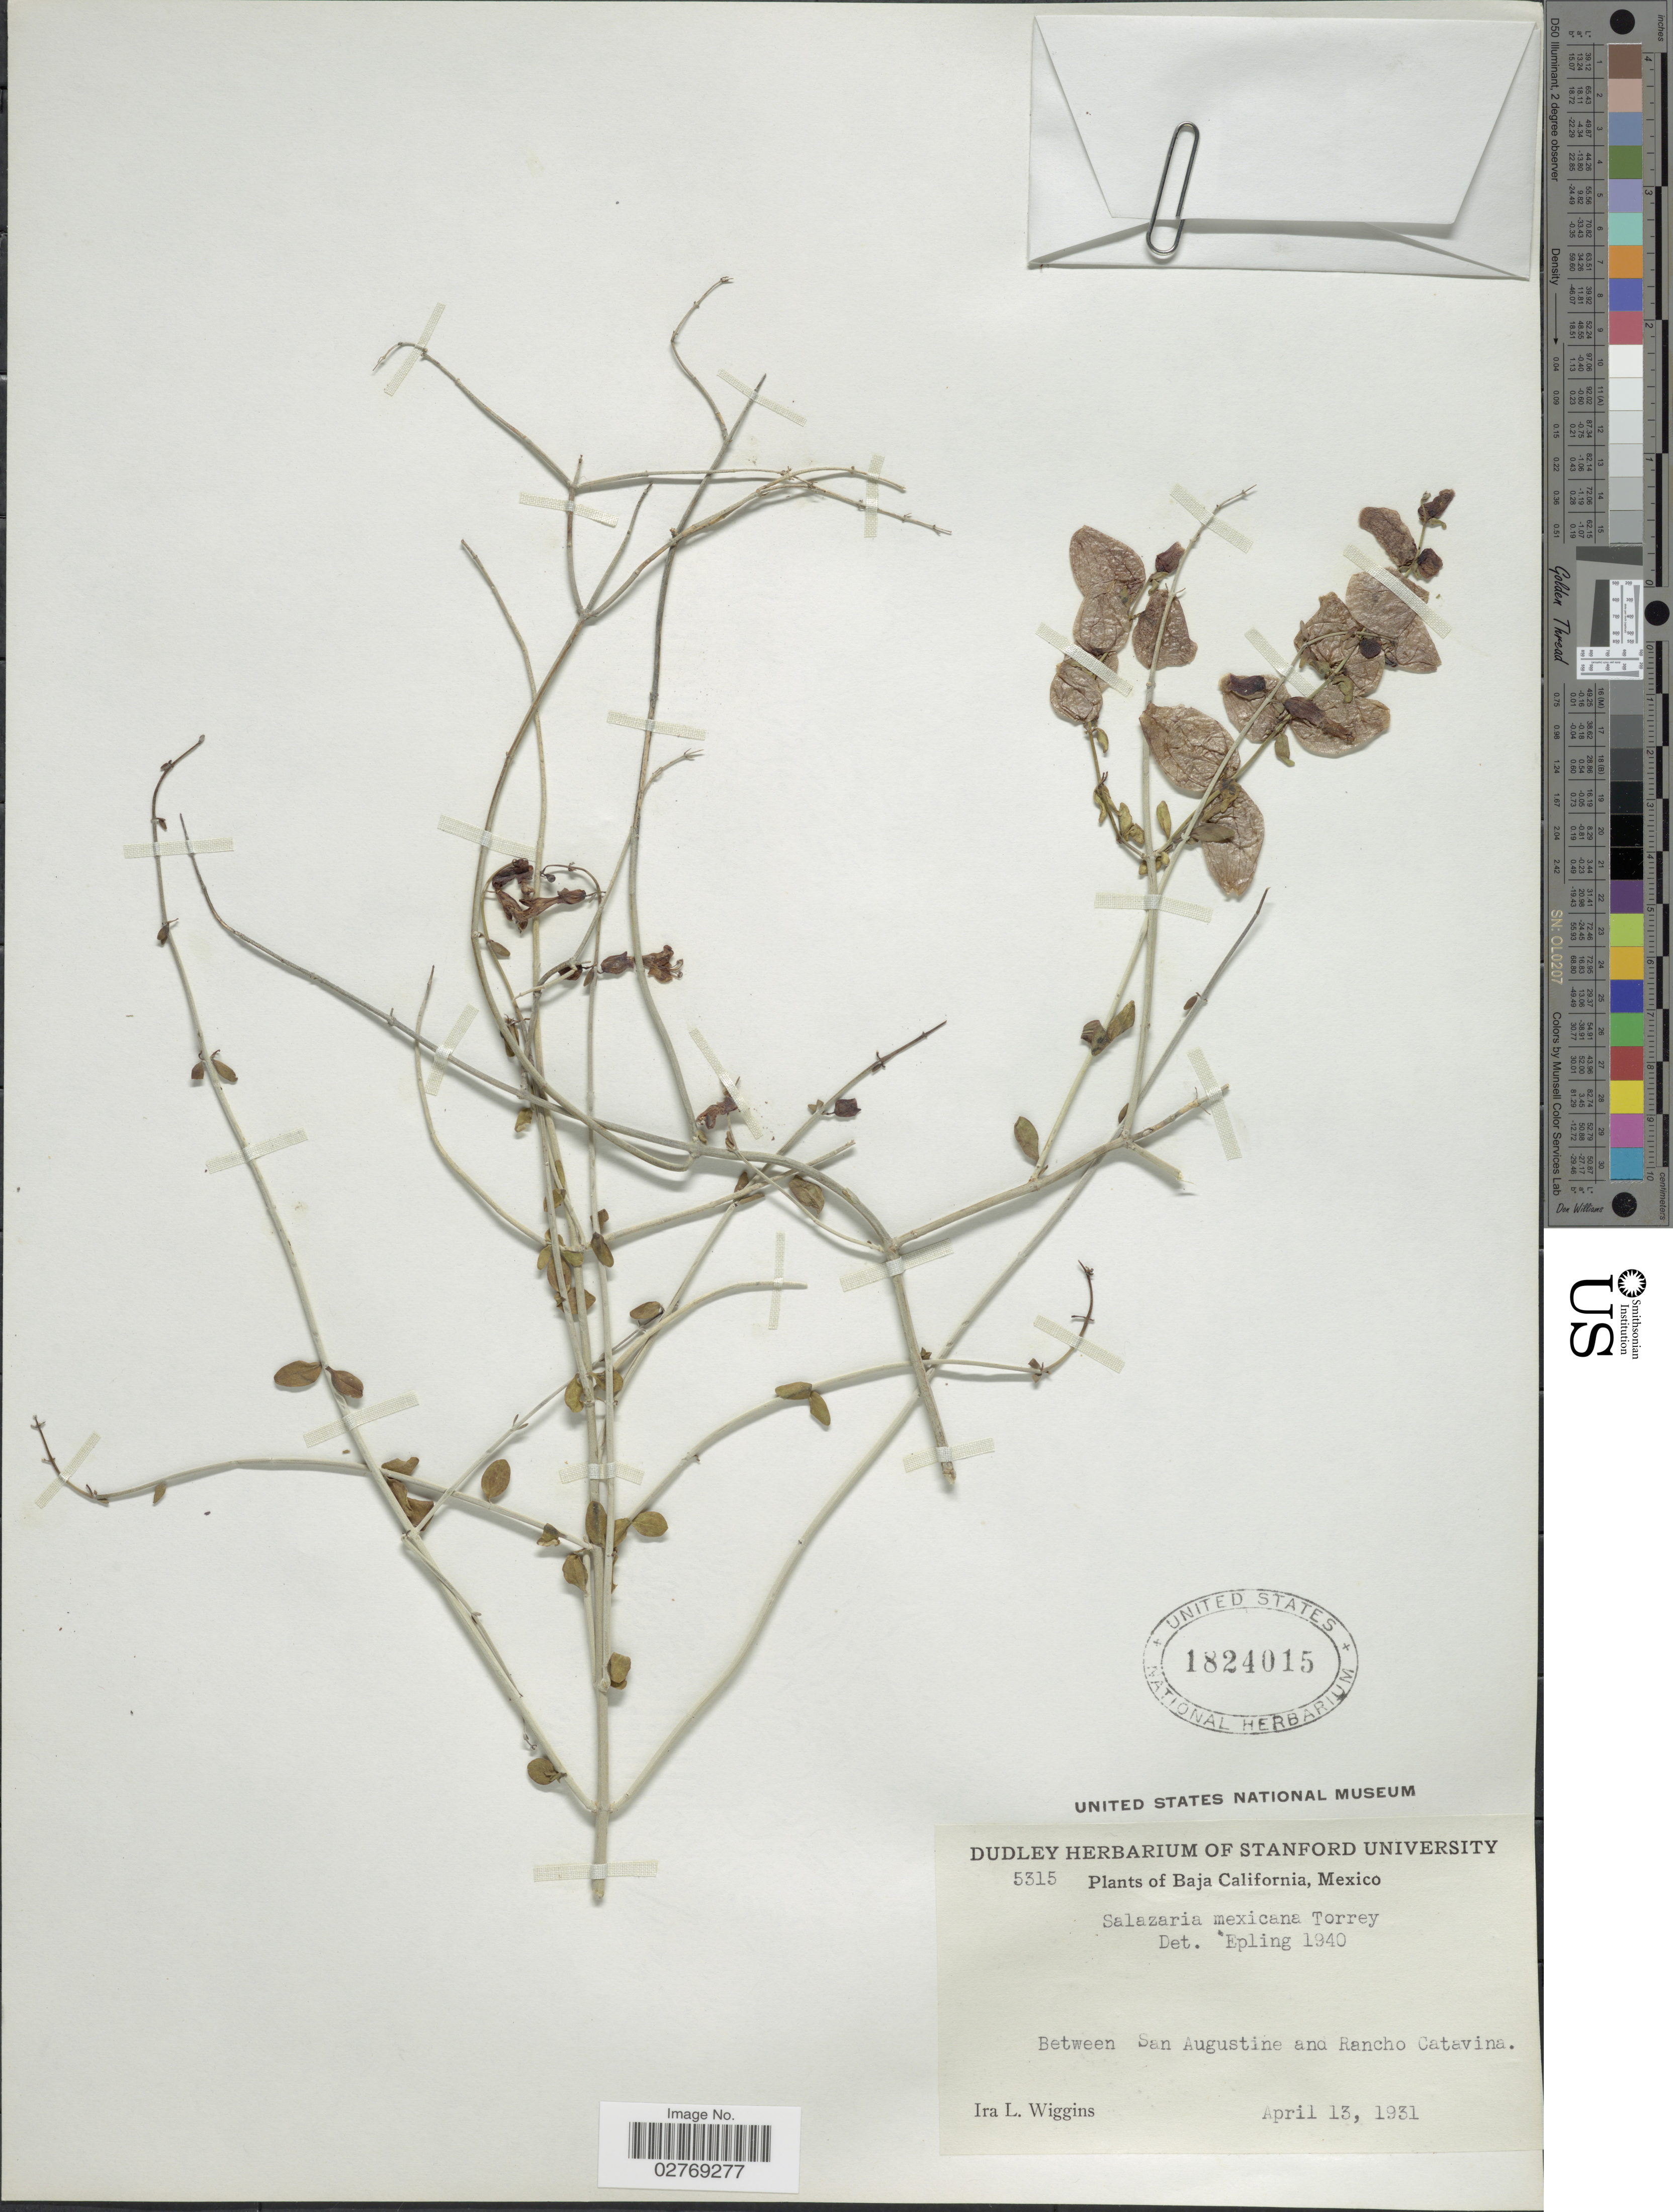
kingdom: Plantae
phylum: Tracheophyta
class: Magnoliopsida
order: Lamiales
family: Lamiaceae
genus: Scutellaria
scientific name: Scutellaria mexicana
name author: (Torr.) A.J. Paton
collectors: I. L. Wiggins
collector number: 5315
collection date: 1931-04-13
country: Mexico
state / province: Baja California Norte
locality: Between San Augustine and Rancho Catavina.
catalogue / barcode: US 1824015